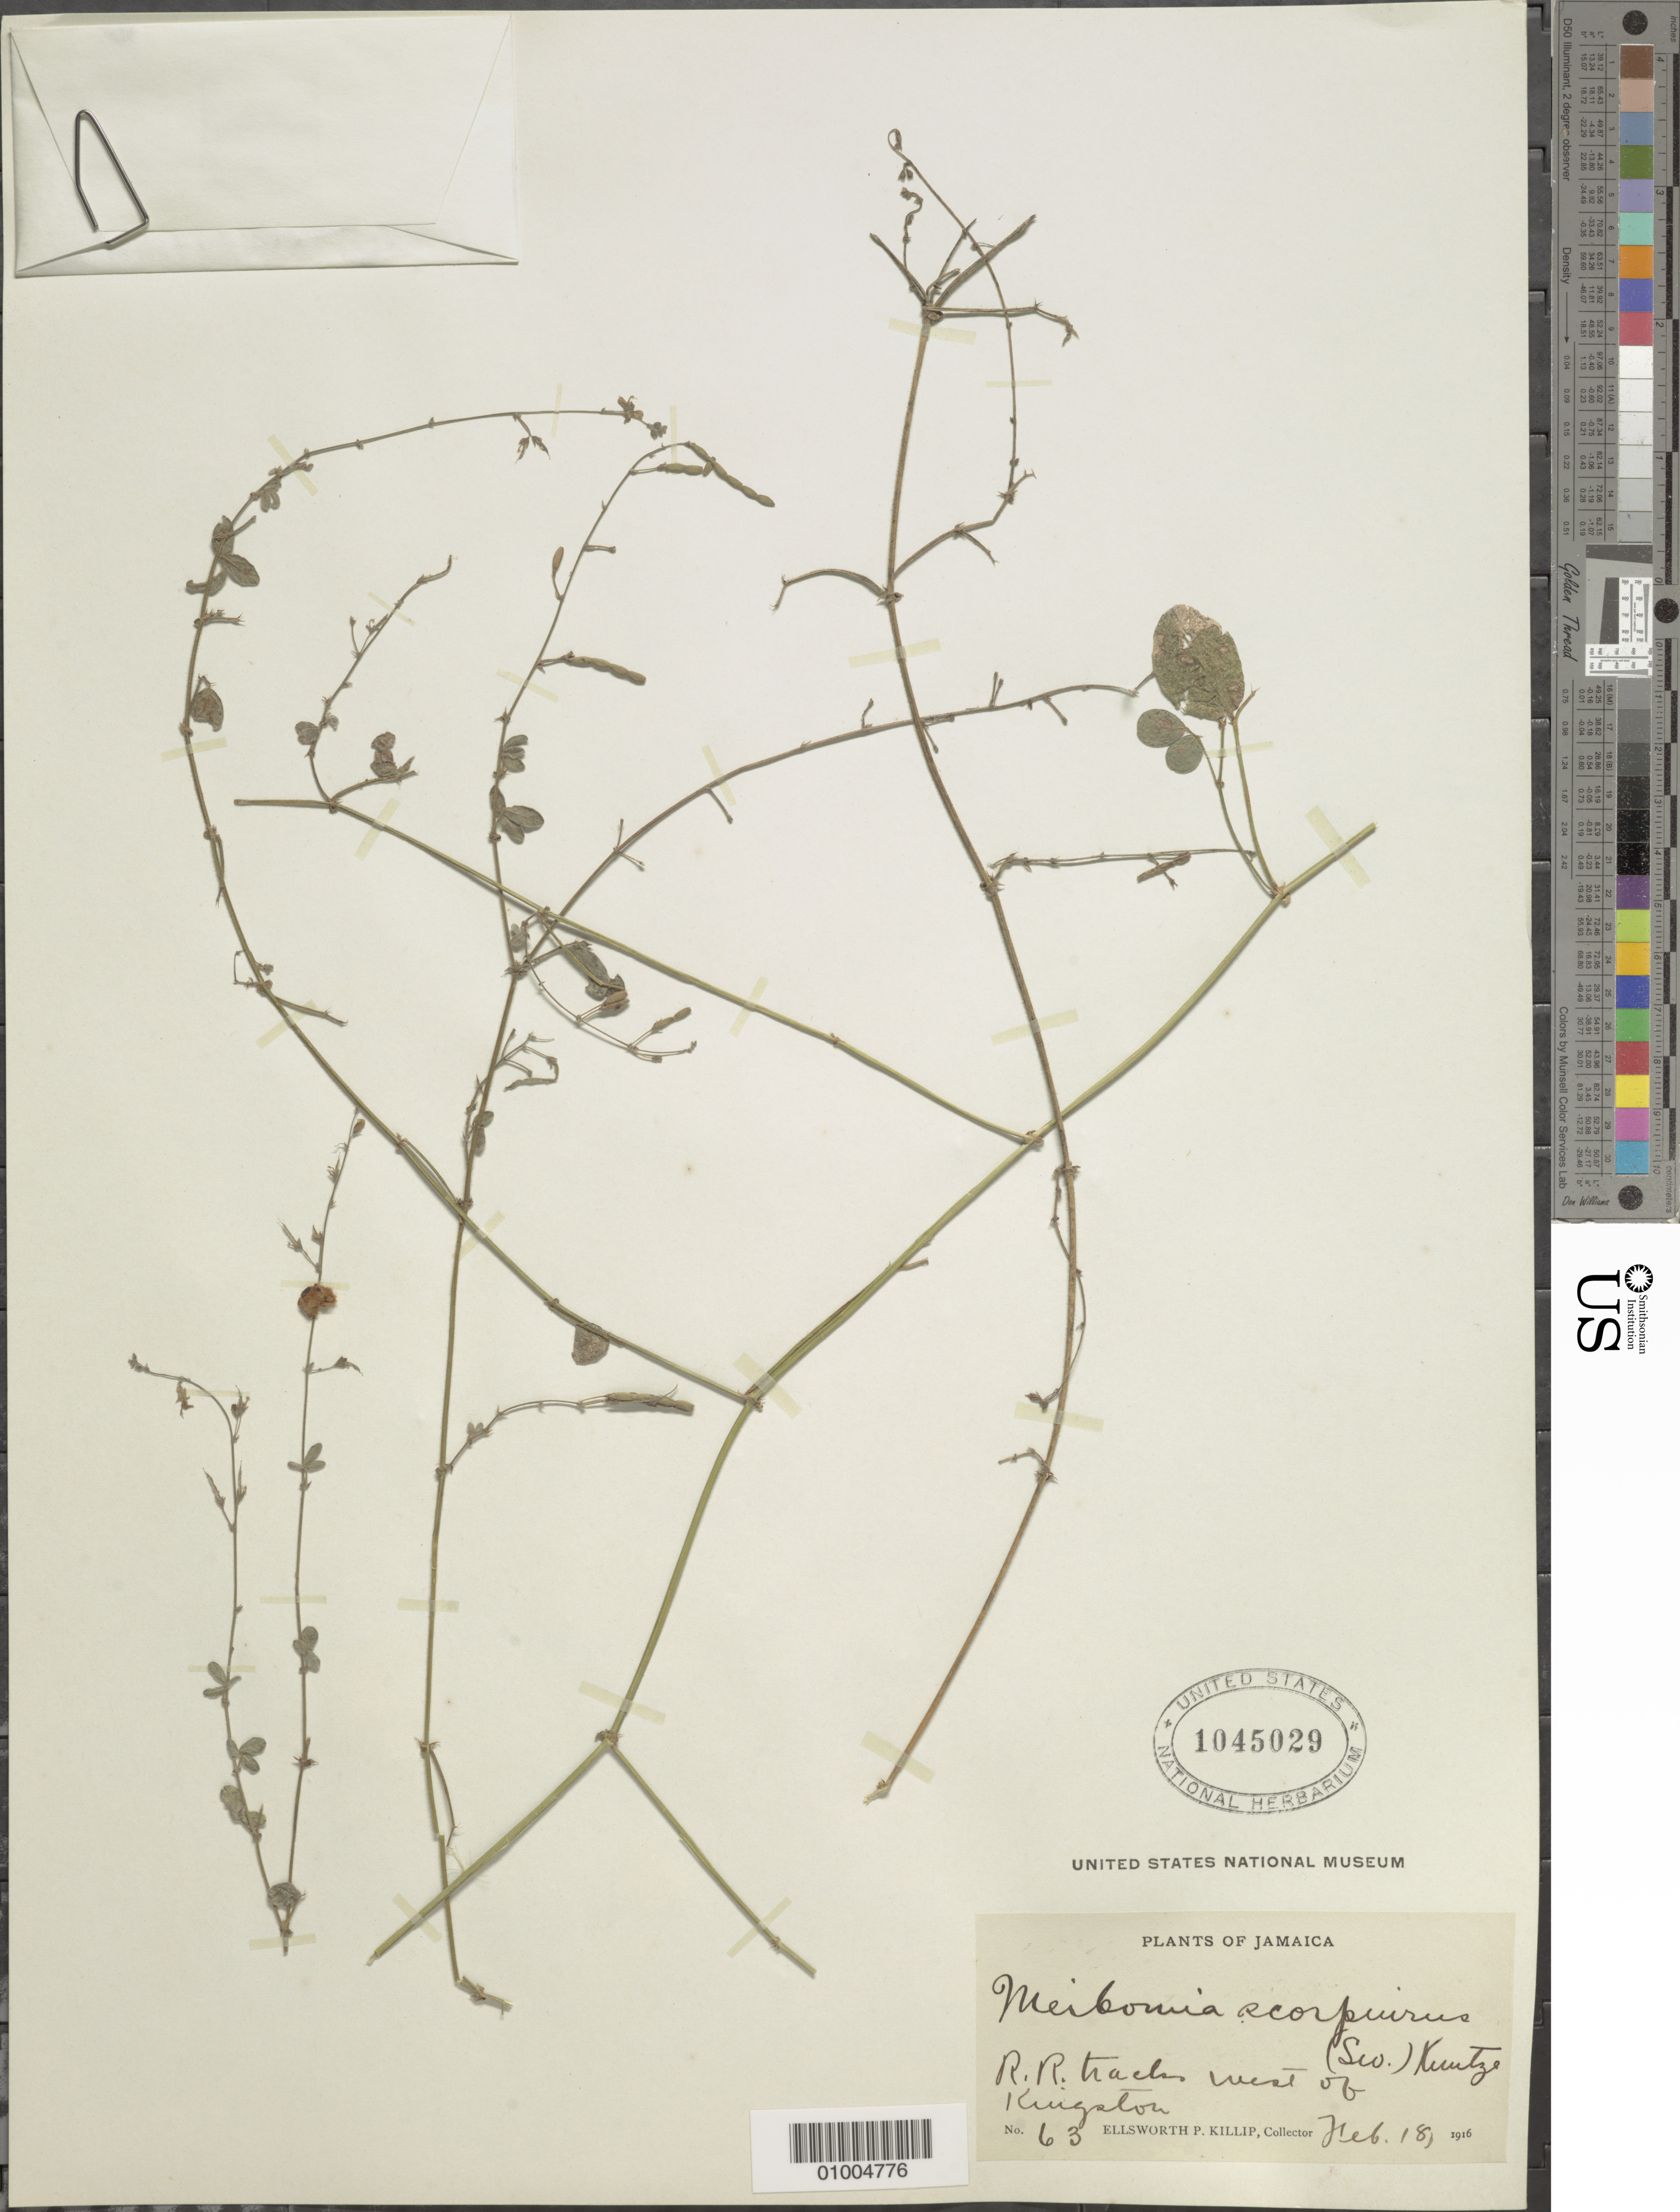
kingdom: Plantae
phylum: Tracheophyta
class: Magnoliopsida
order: Fabales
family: Fabaceae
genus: Desmodium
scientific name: Desmodium scorpiurus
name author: (Sw.) Desv. ex DC.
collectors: E. P. Killip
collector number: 63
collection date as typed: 18 Feb 1916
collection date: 1916-02-18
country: Jamaica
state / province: Kingston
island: Jamaica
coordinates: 0 N, 0 E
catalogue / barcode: US 1045029